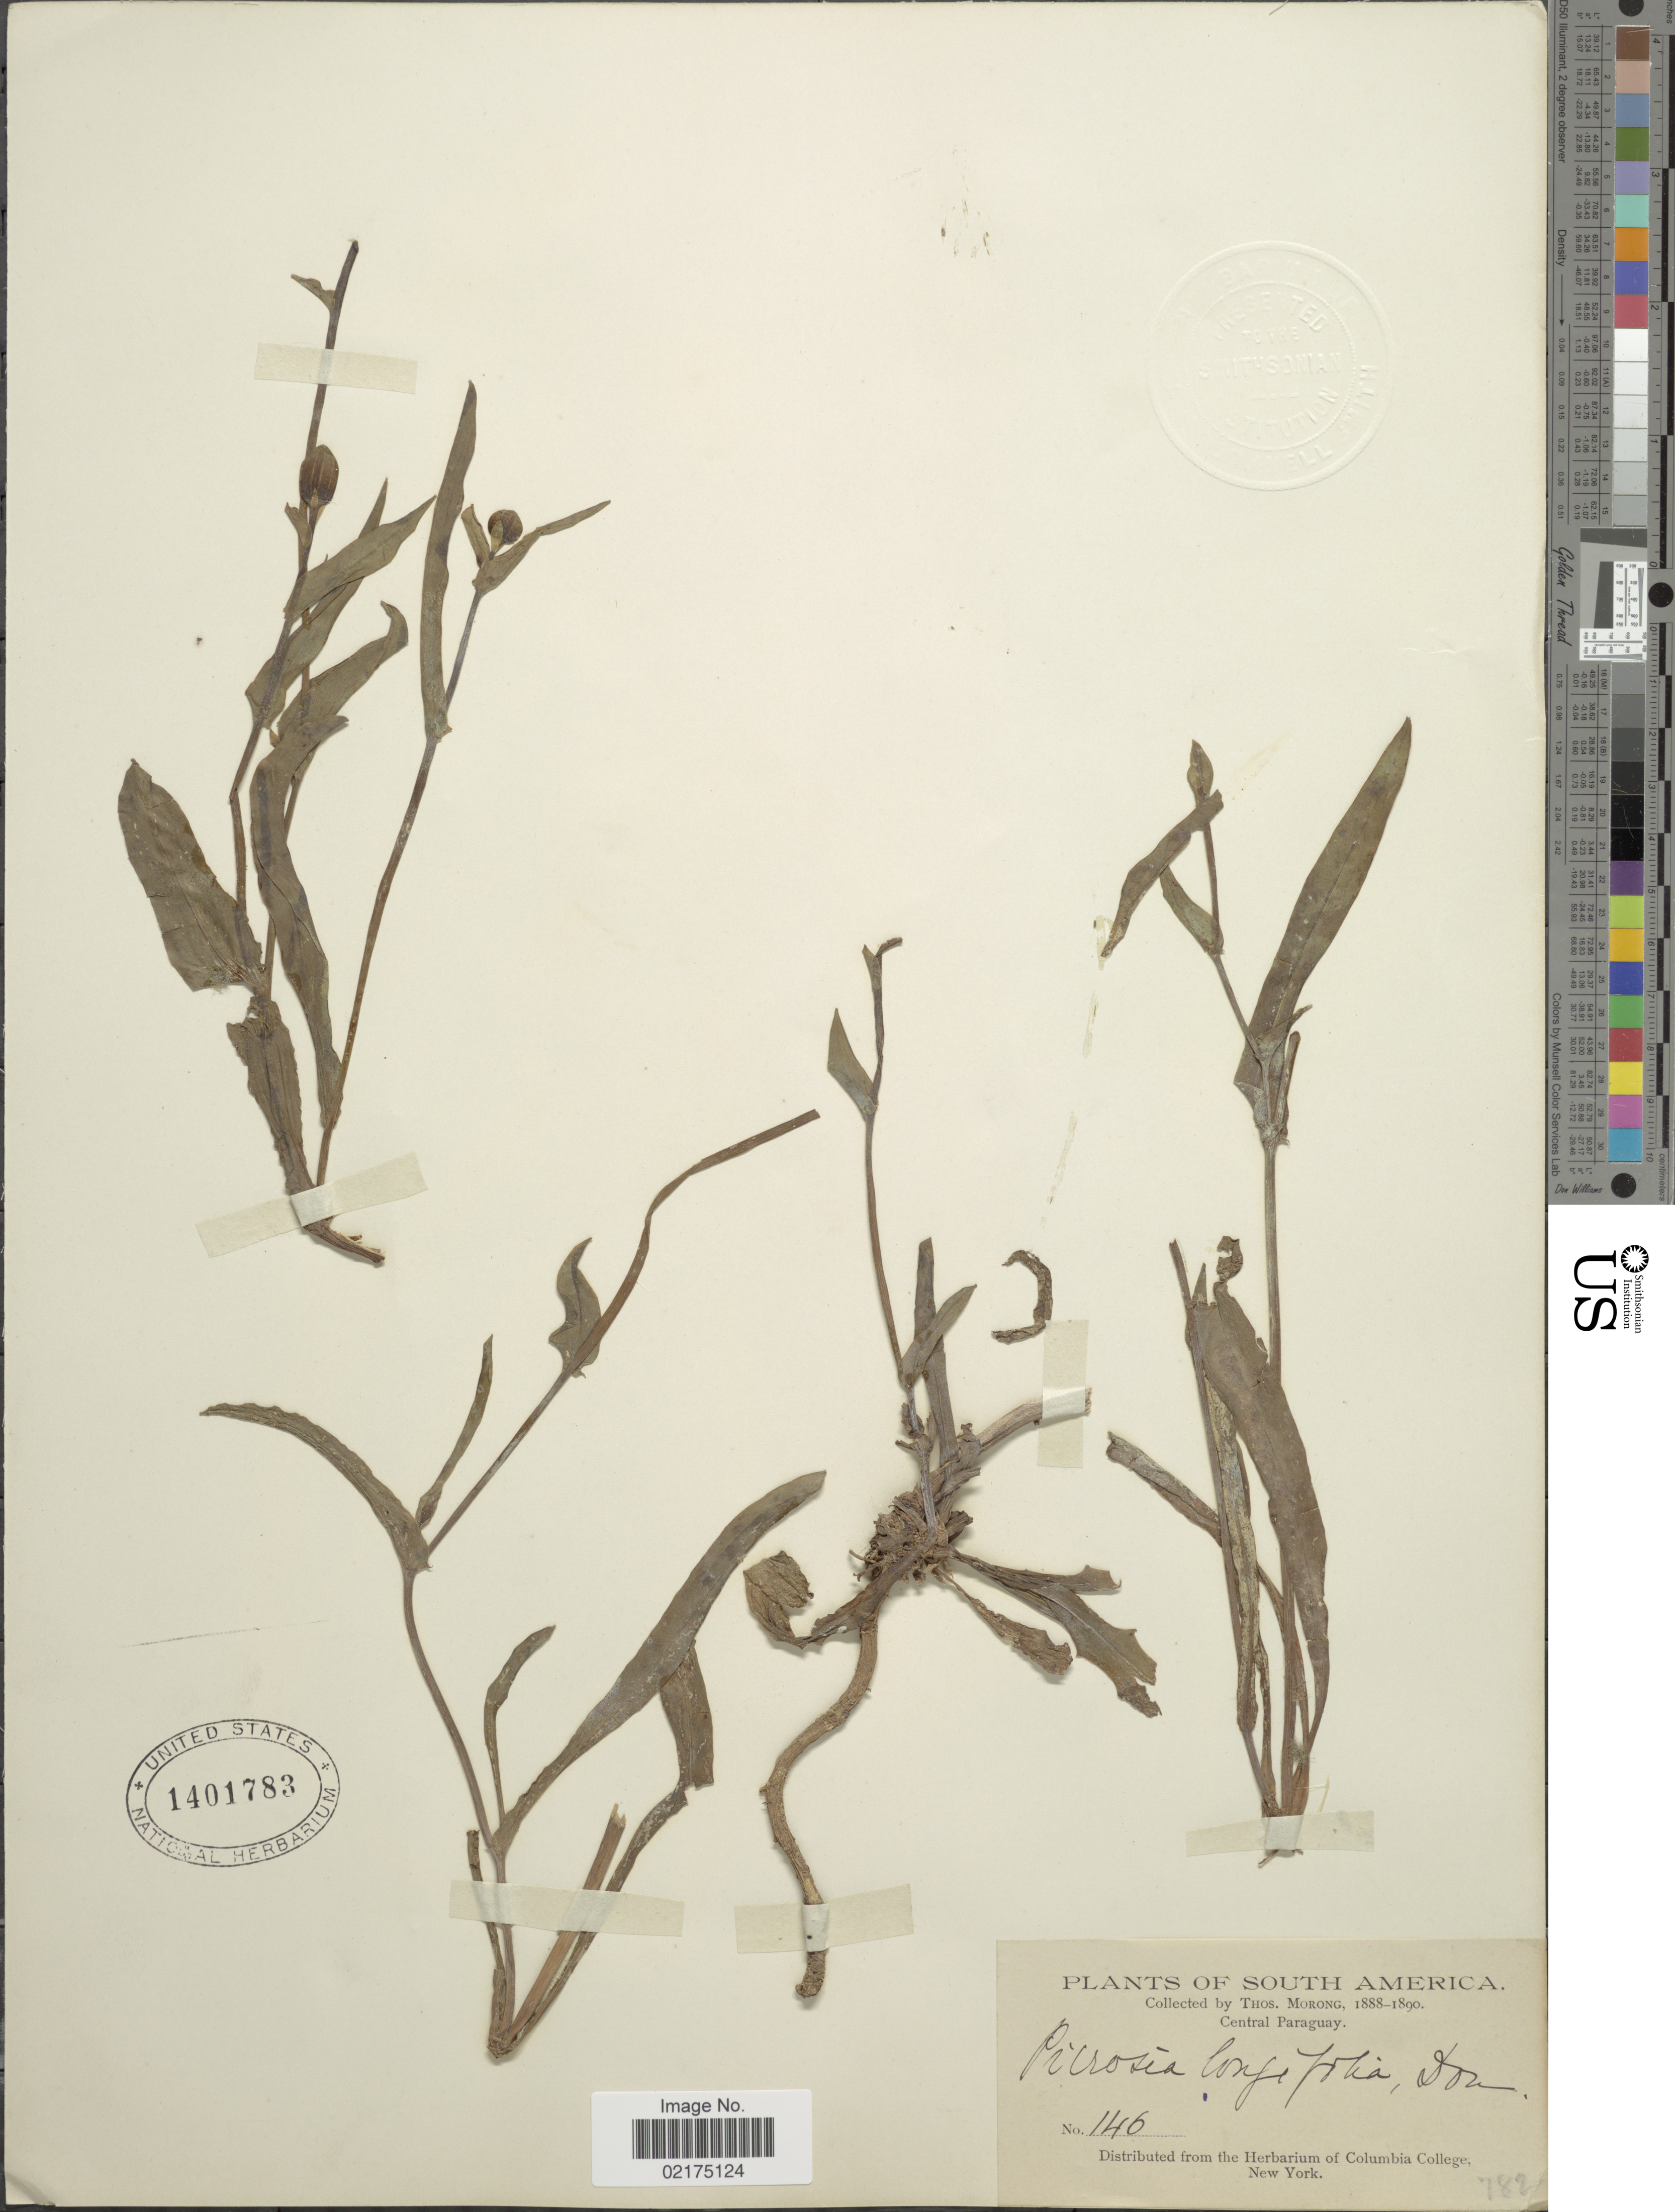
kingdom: Plantae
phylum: Tracheophyta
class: Magnoliopsida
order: Asterales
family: Asteraceae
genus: Picrosia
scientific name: Picrosia longifolia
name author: D. Don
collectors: ex herb. T. Morong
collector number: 146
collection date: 1888/1890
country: Paraguay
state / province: Central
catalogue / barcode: US 1401783